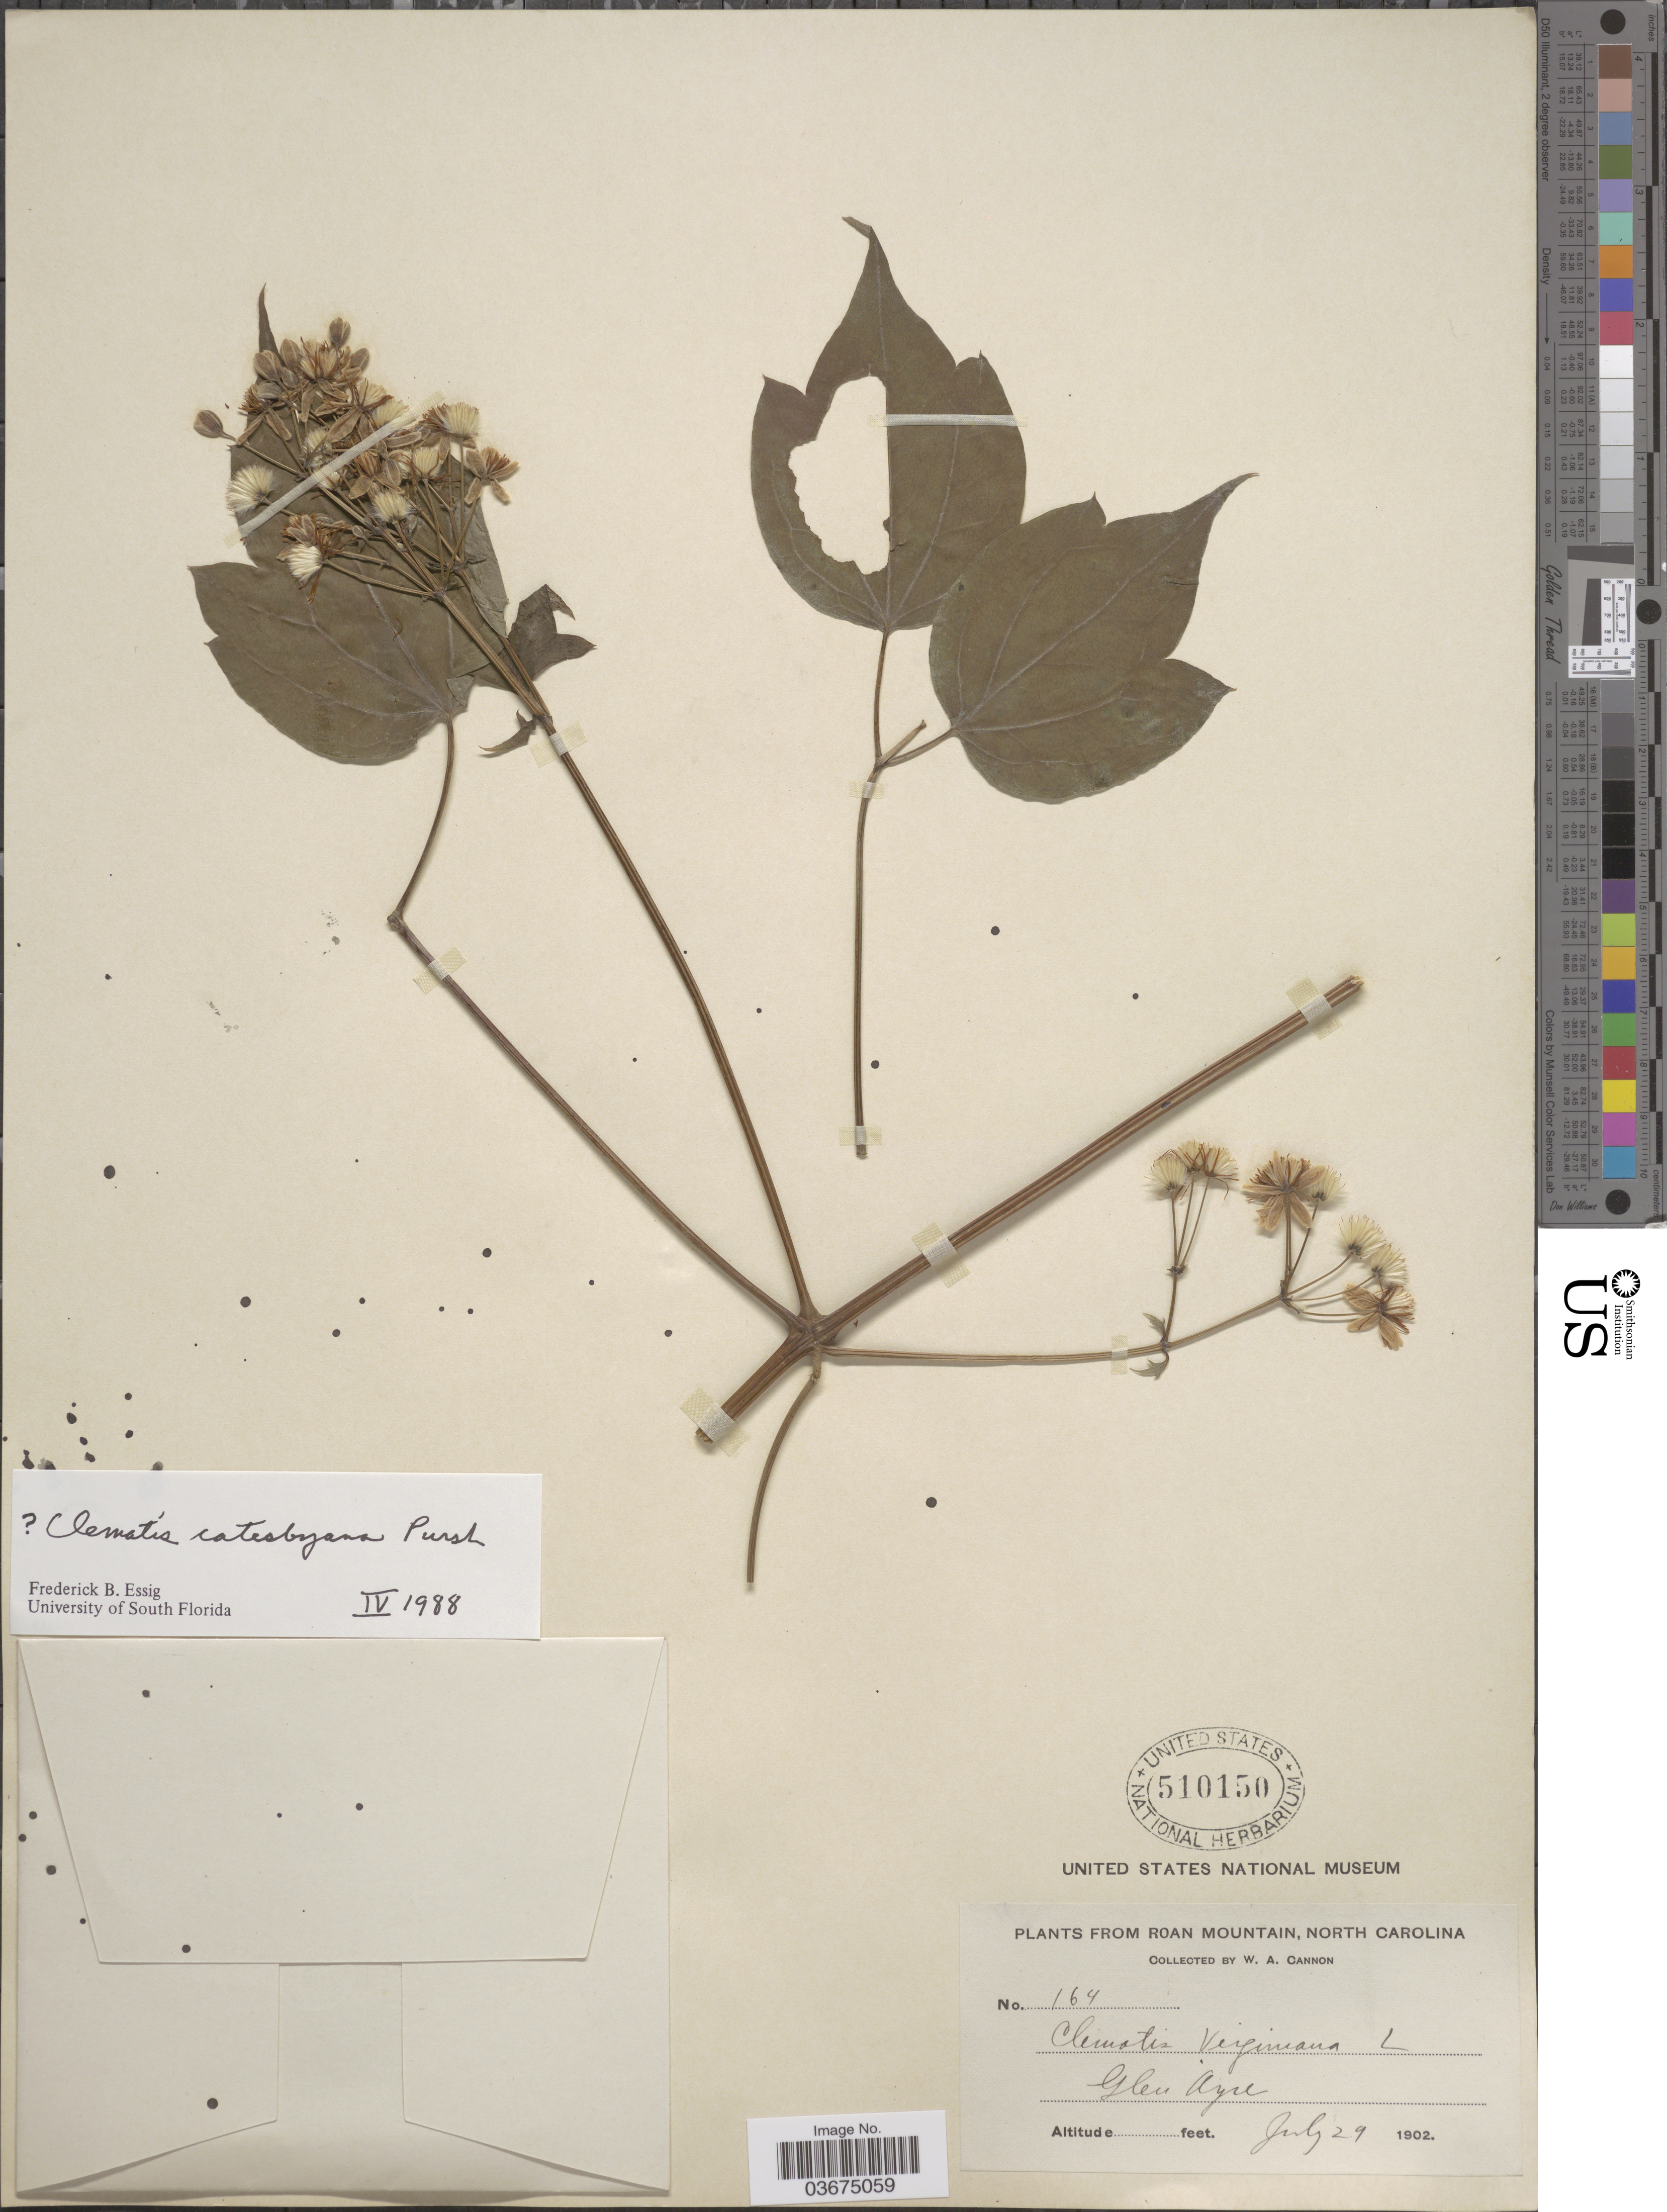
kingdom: Plantae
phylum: Tracheophyta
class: Magnoliopsida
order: Ranunculales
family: Ranunculaceae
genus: Clematis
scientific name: Clematis catesbyana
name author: Pursh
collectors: W. Cannon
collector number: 164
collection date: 1902-07-29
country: United States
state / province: North Carolina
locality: Roan Mountain. Glen Ayre.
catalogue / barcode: US 510150